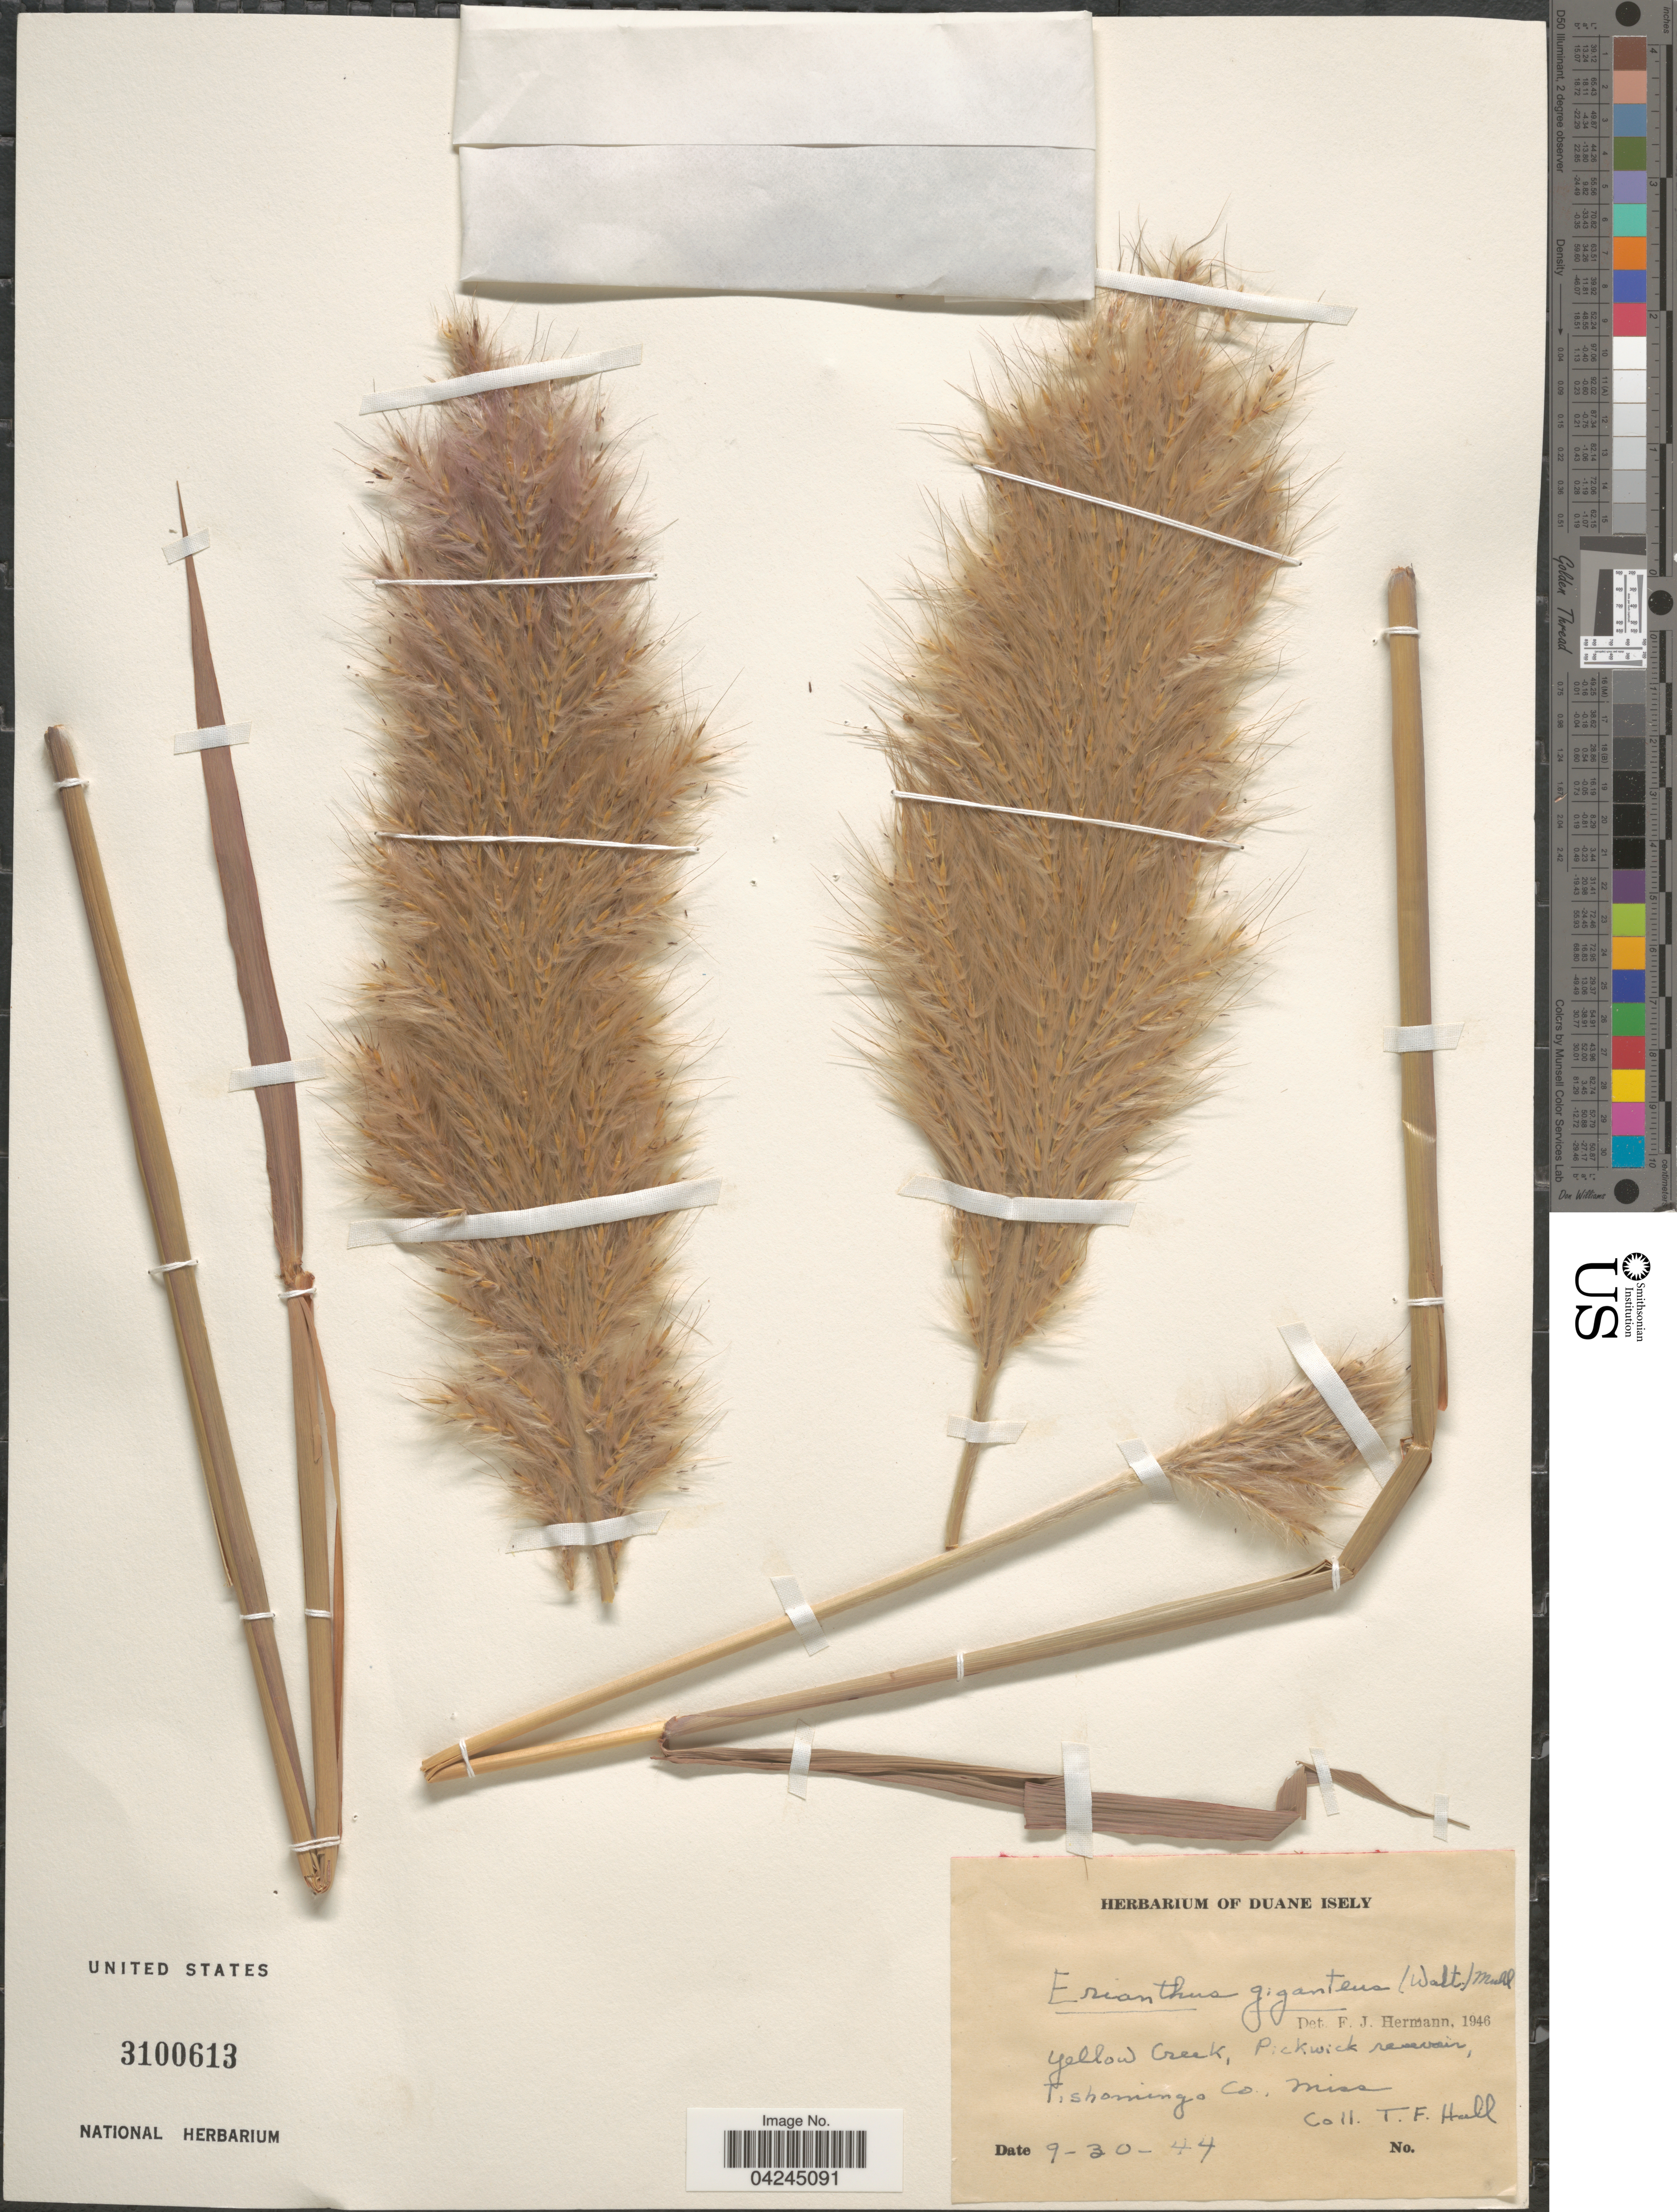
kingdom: Plantae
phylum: Tracheophyta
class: Liliopsida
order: Poales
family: Poaceae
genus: Erianthus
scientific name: Erianthus giganteus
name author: (Walter) P. Beauv.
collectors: T. Hall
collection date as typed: Transcribed d/m/y: 30/9/44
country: United States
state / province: Mississippi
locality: Yellow Creek, Pickwick reservoir, Tishomingo Co.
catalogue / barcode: US 3100613